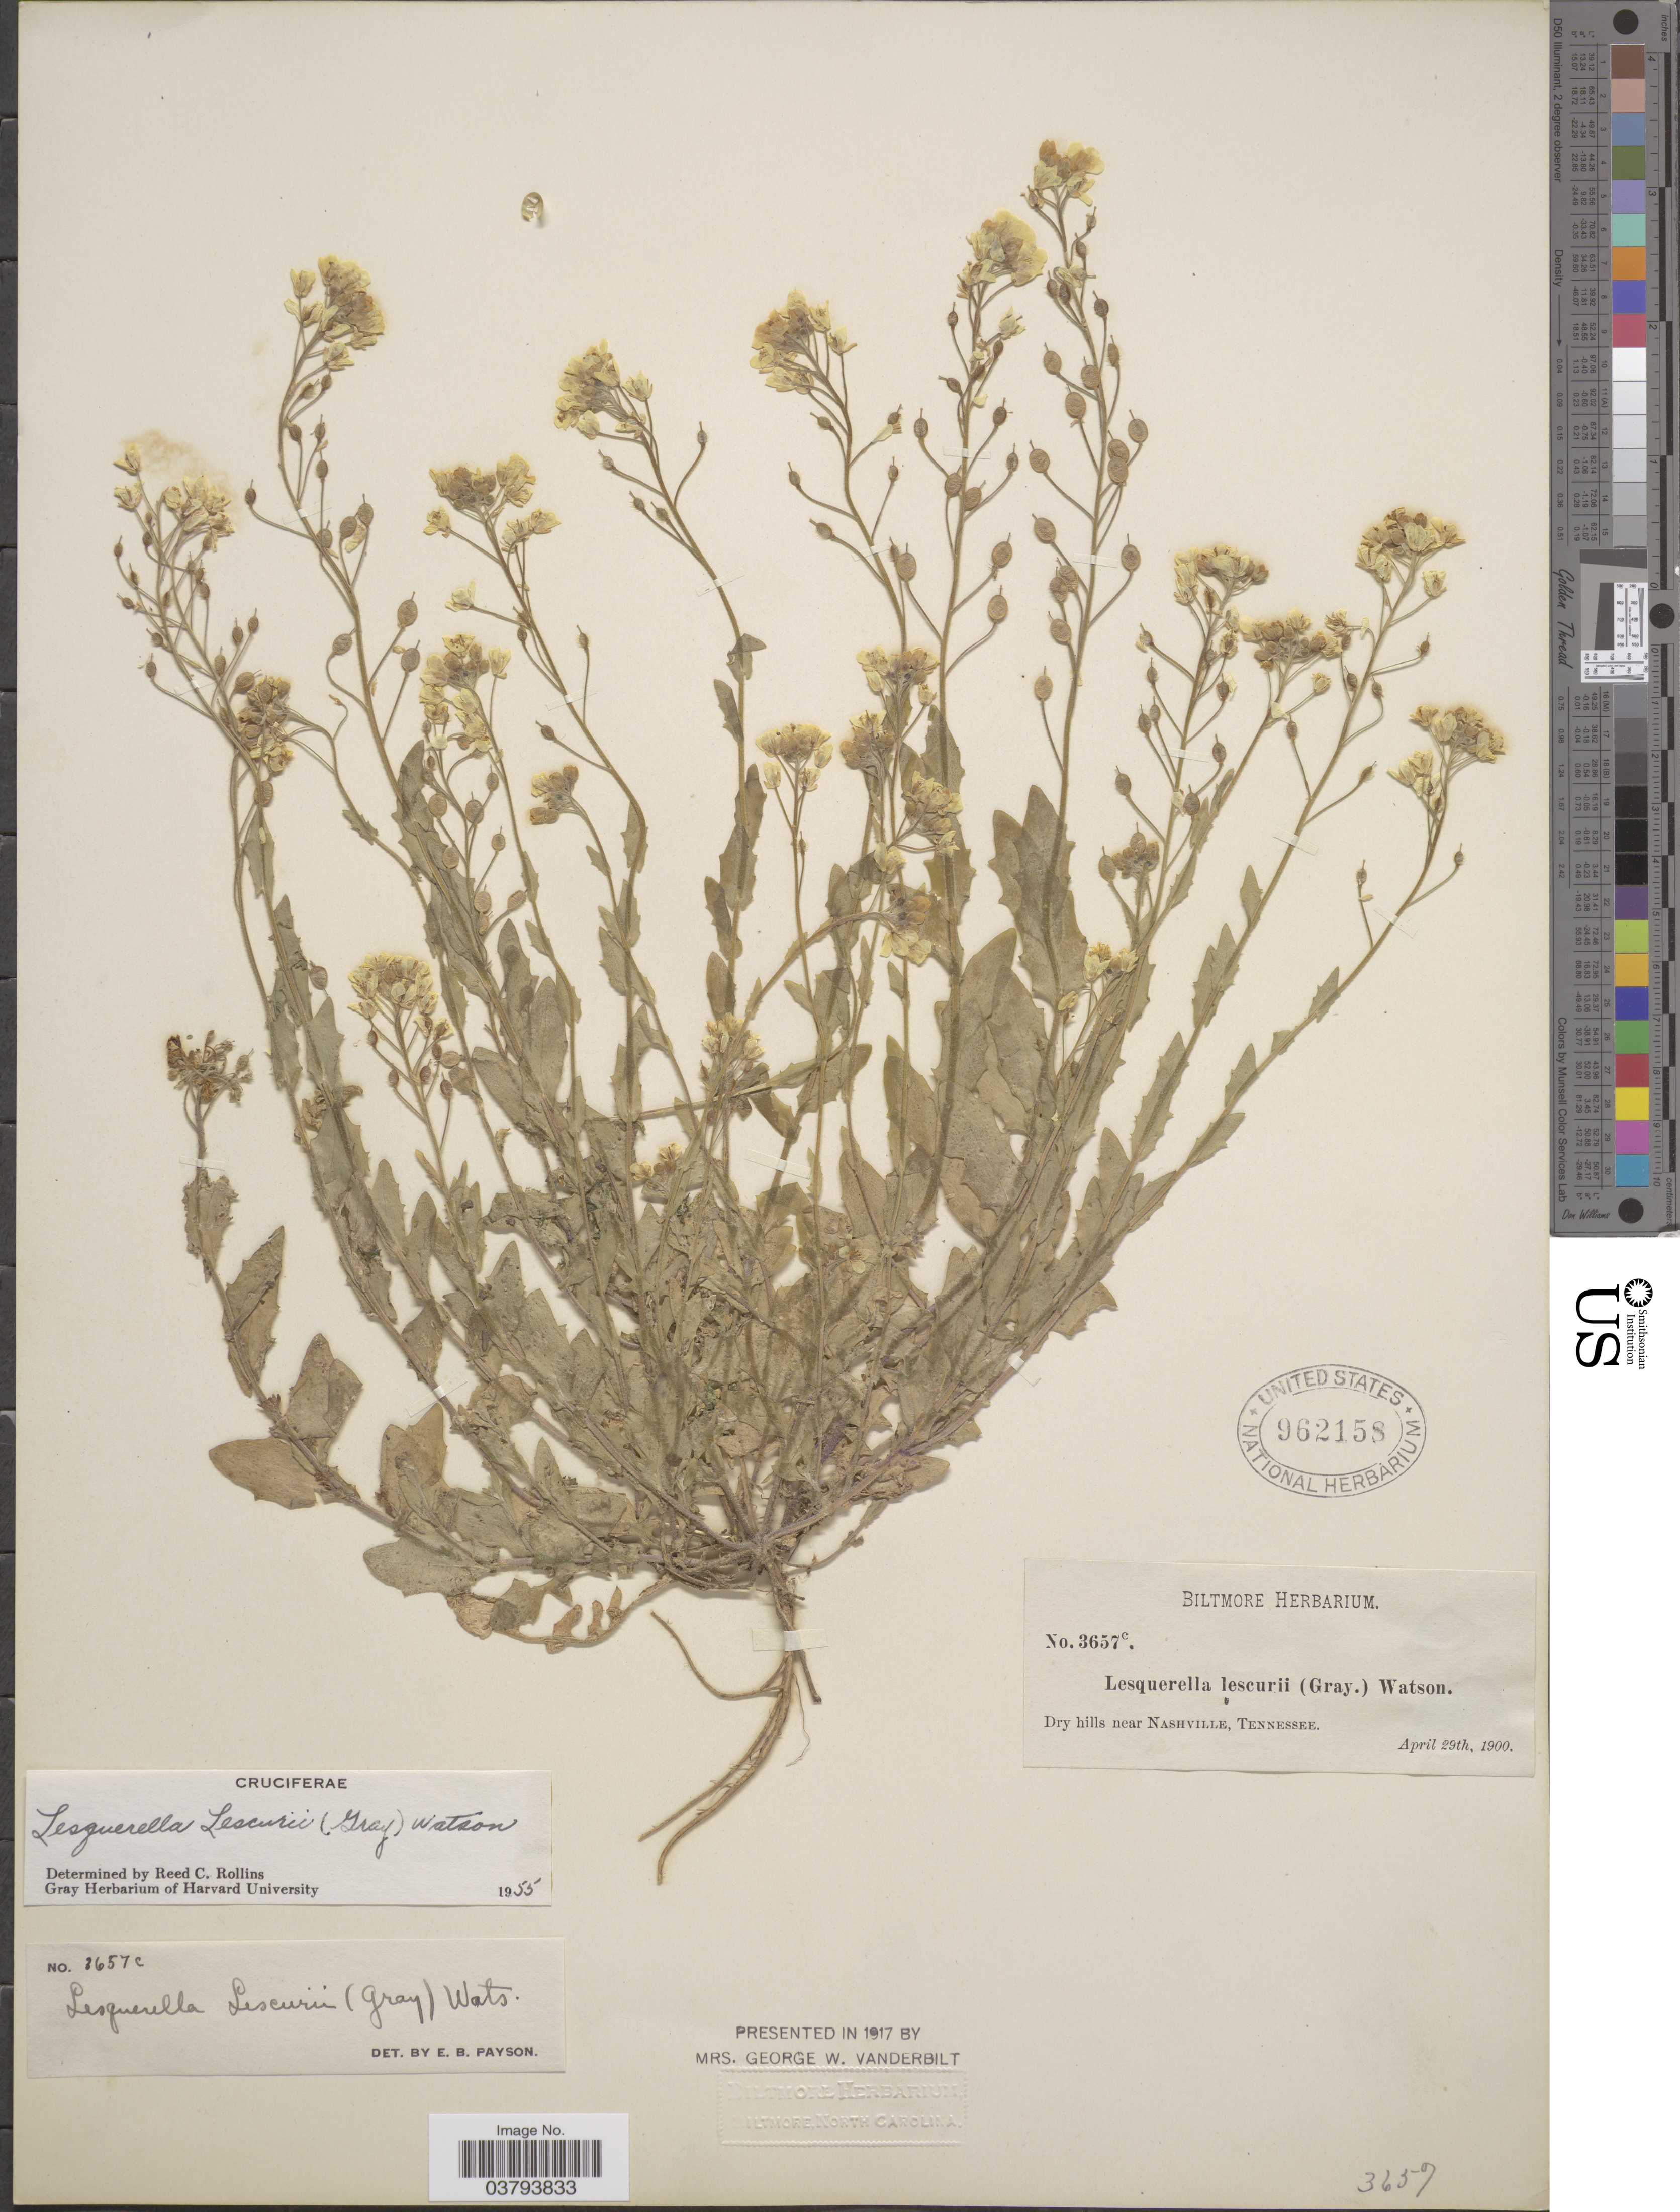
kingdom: Plantae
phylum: Tracheophyta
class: Magnoliopsida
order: Brassicales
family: Brassicaceae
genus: Lesquerella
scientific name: Lesquerella lescurii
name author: (A. Gray) S. Watson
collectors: ex herb. Biltmore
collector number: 3657c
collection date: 1900-04-29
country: United States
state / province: Tennessee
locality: Dry hills near Nashville.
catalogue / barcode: US 962158